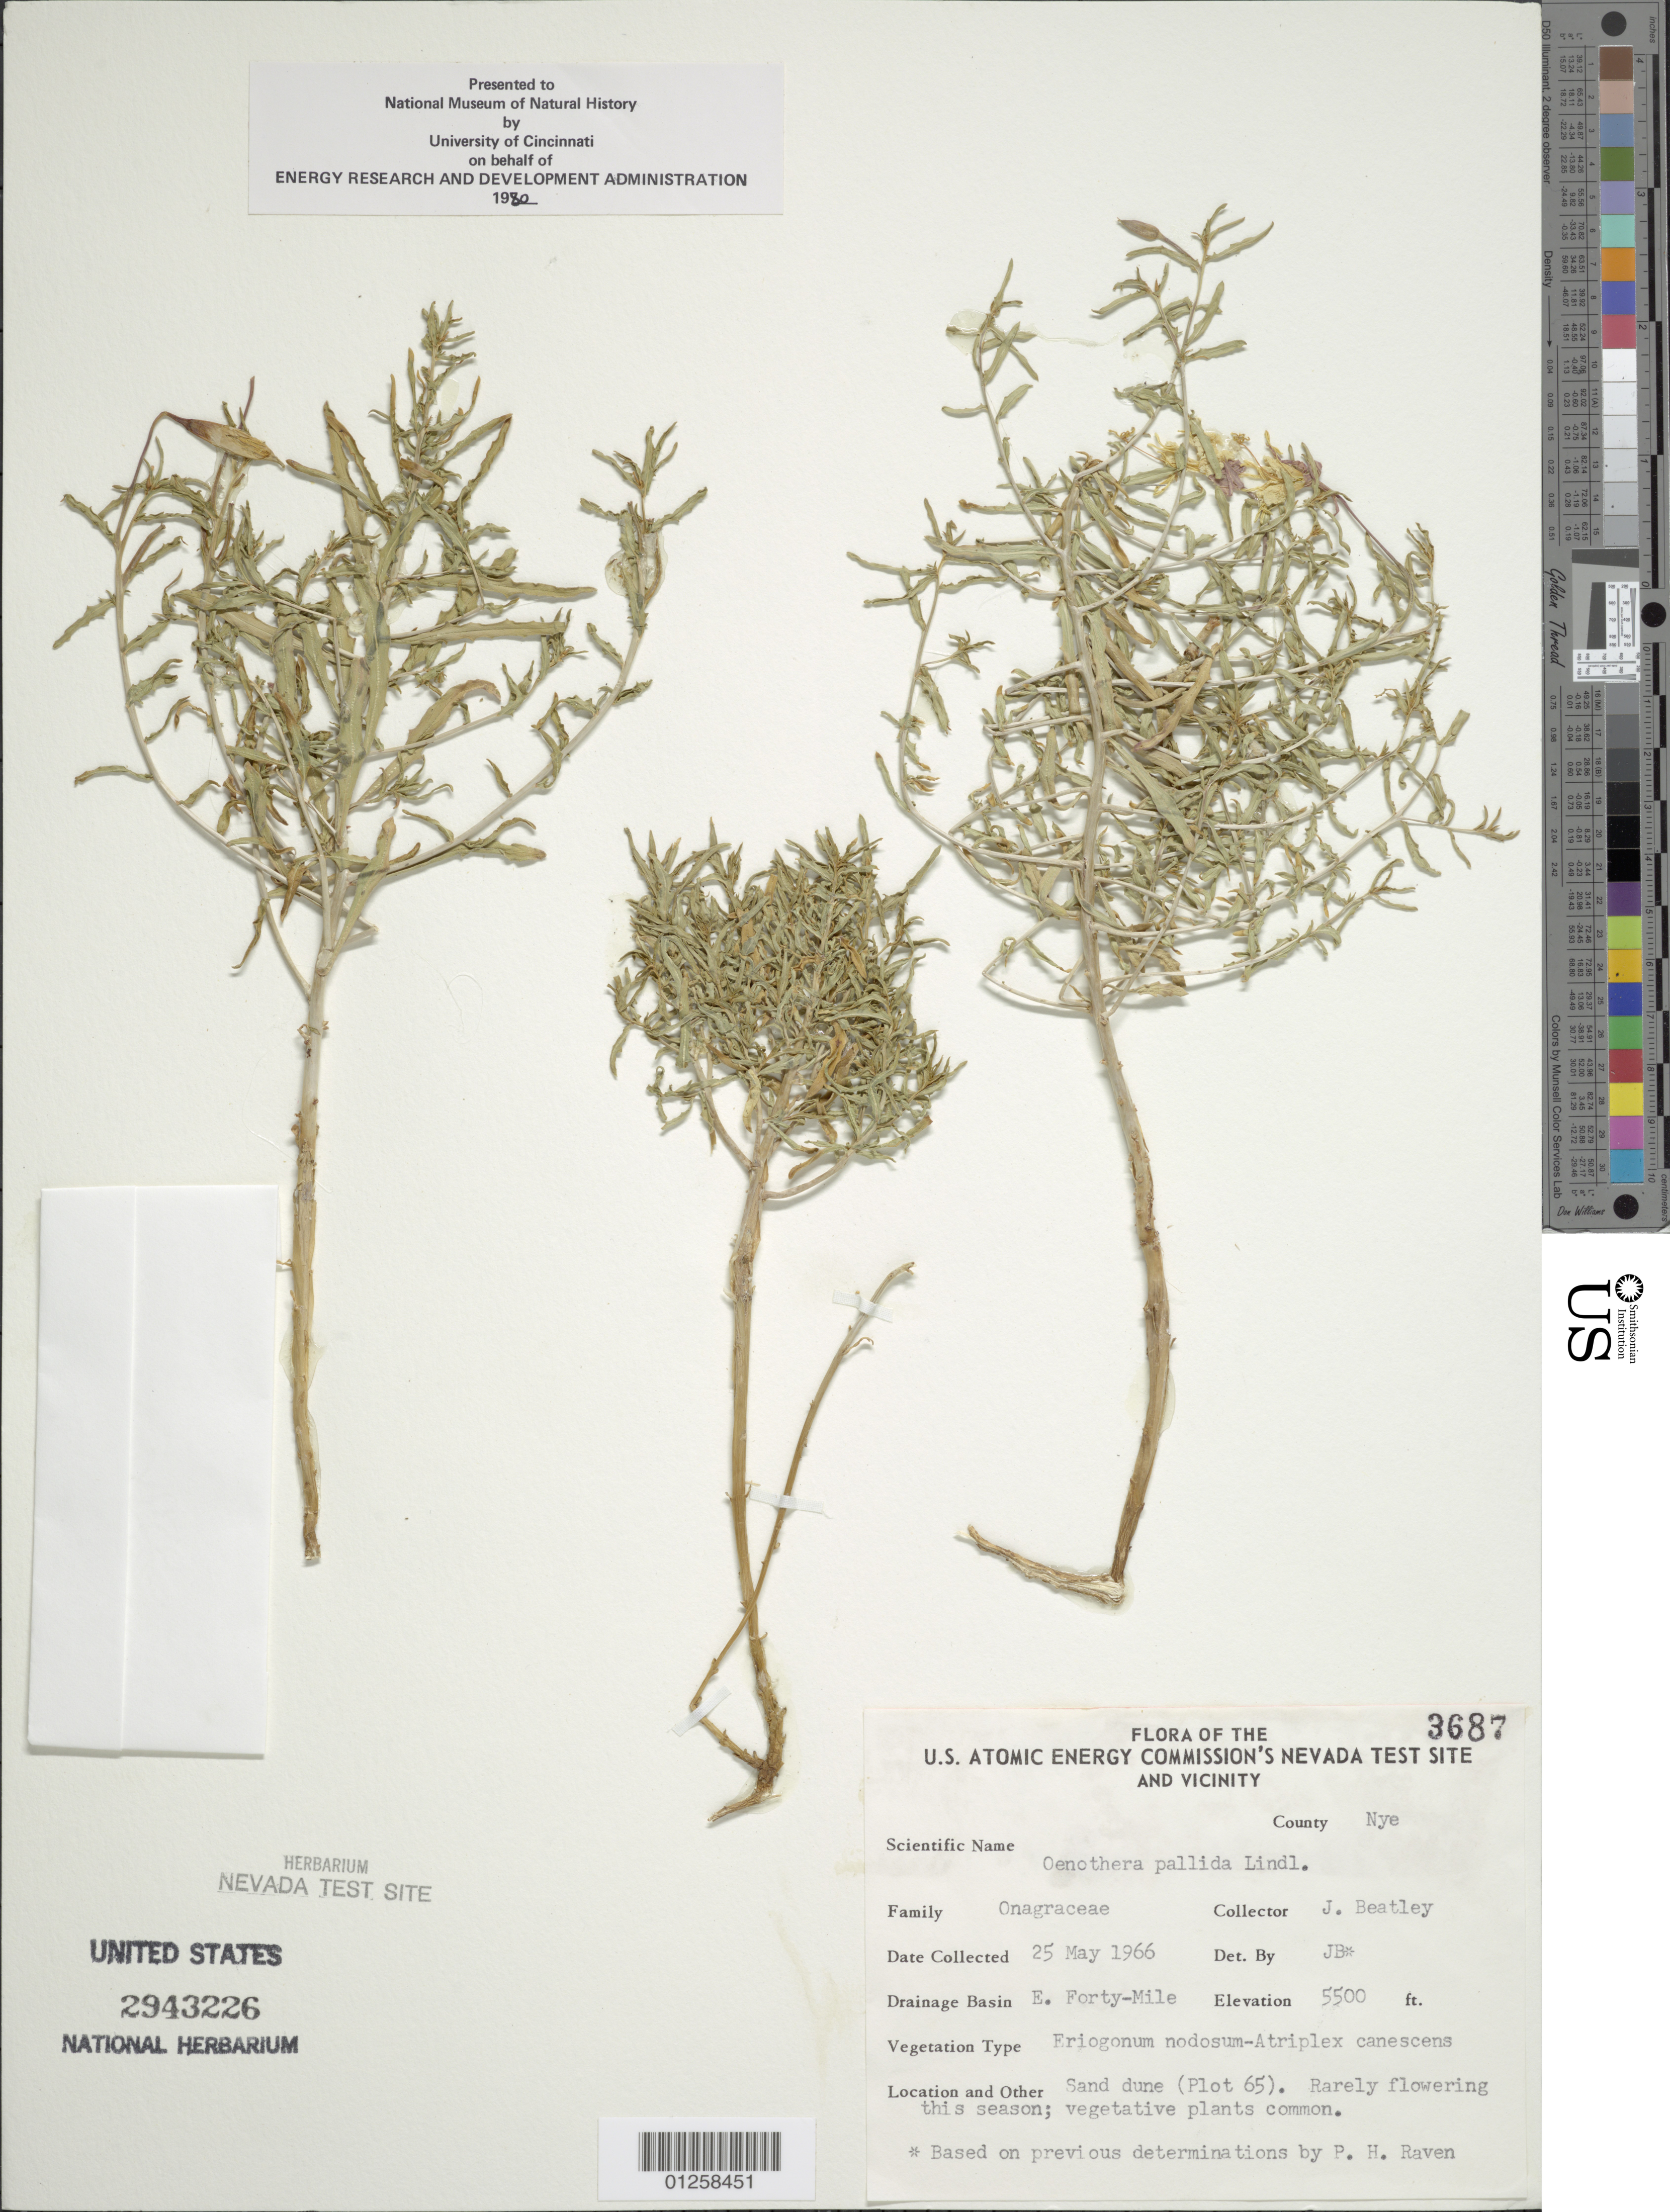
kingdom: Plantae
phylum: Tracheophyta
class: Magnoliopsida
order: Myrtales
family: Onagraceae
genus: Oenothera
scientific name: Oenothera pallida subsp. pallida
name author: Lindl.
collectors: J. C. Beatley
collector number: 3687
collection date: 1966-05-25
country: United States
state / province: Nevada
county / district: Nye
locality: E. Forty-Mile, Sand dune (Plot 65).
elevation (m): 1676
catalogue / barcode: US 2943226